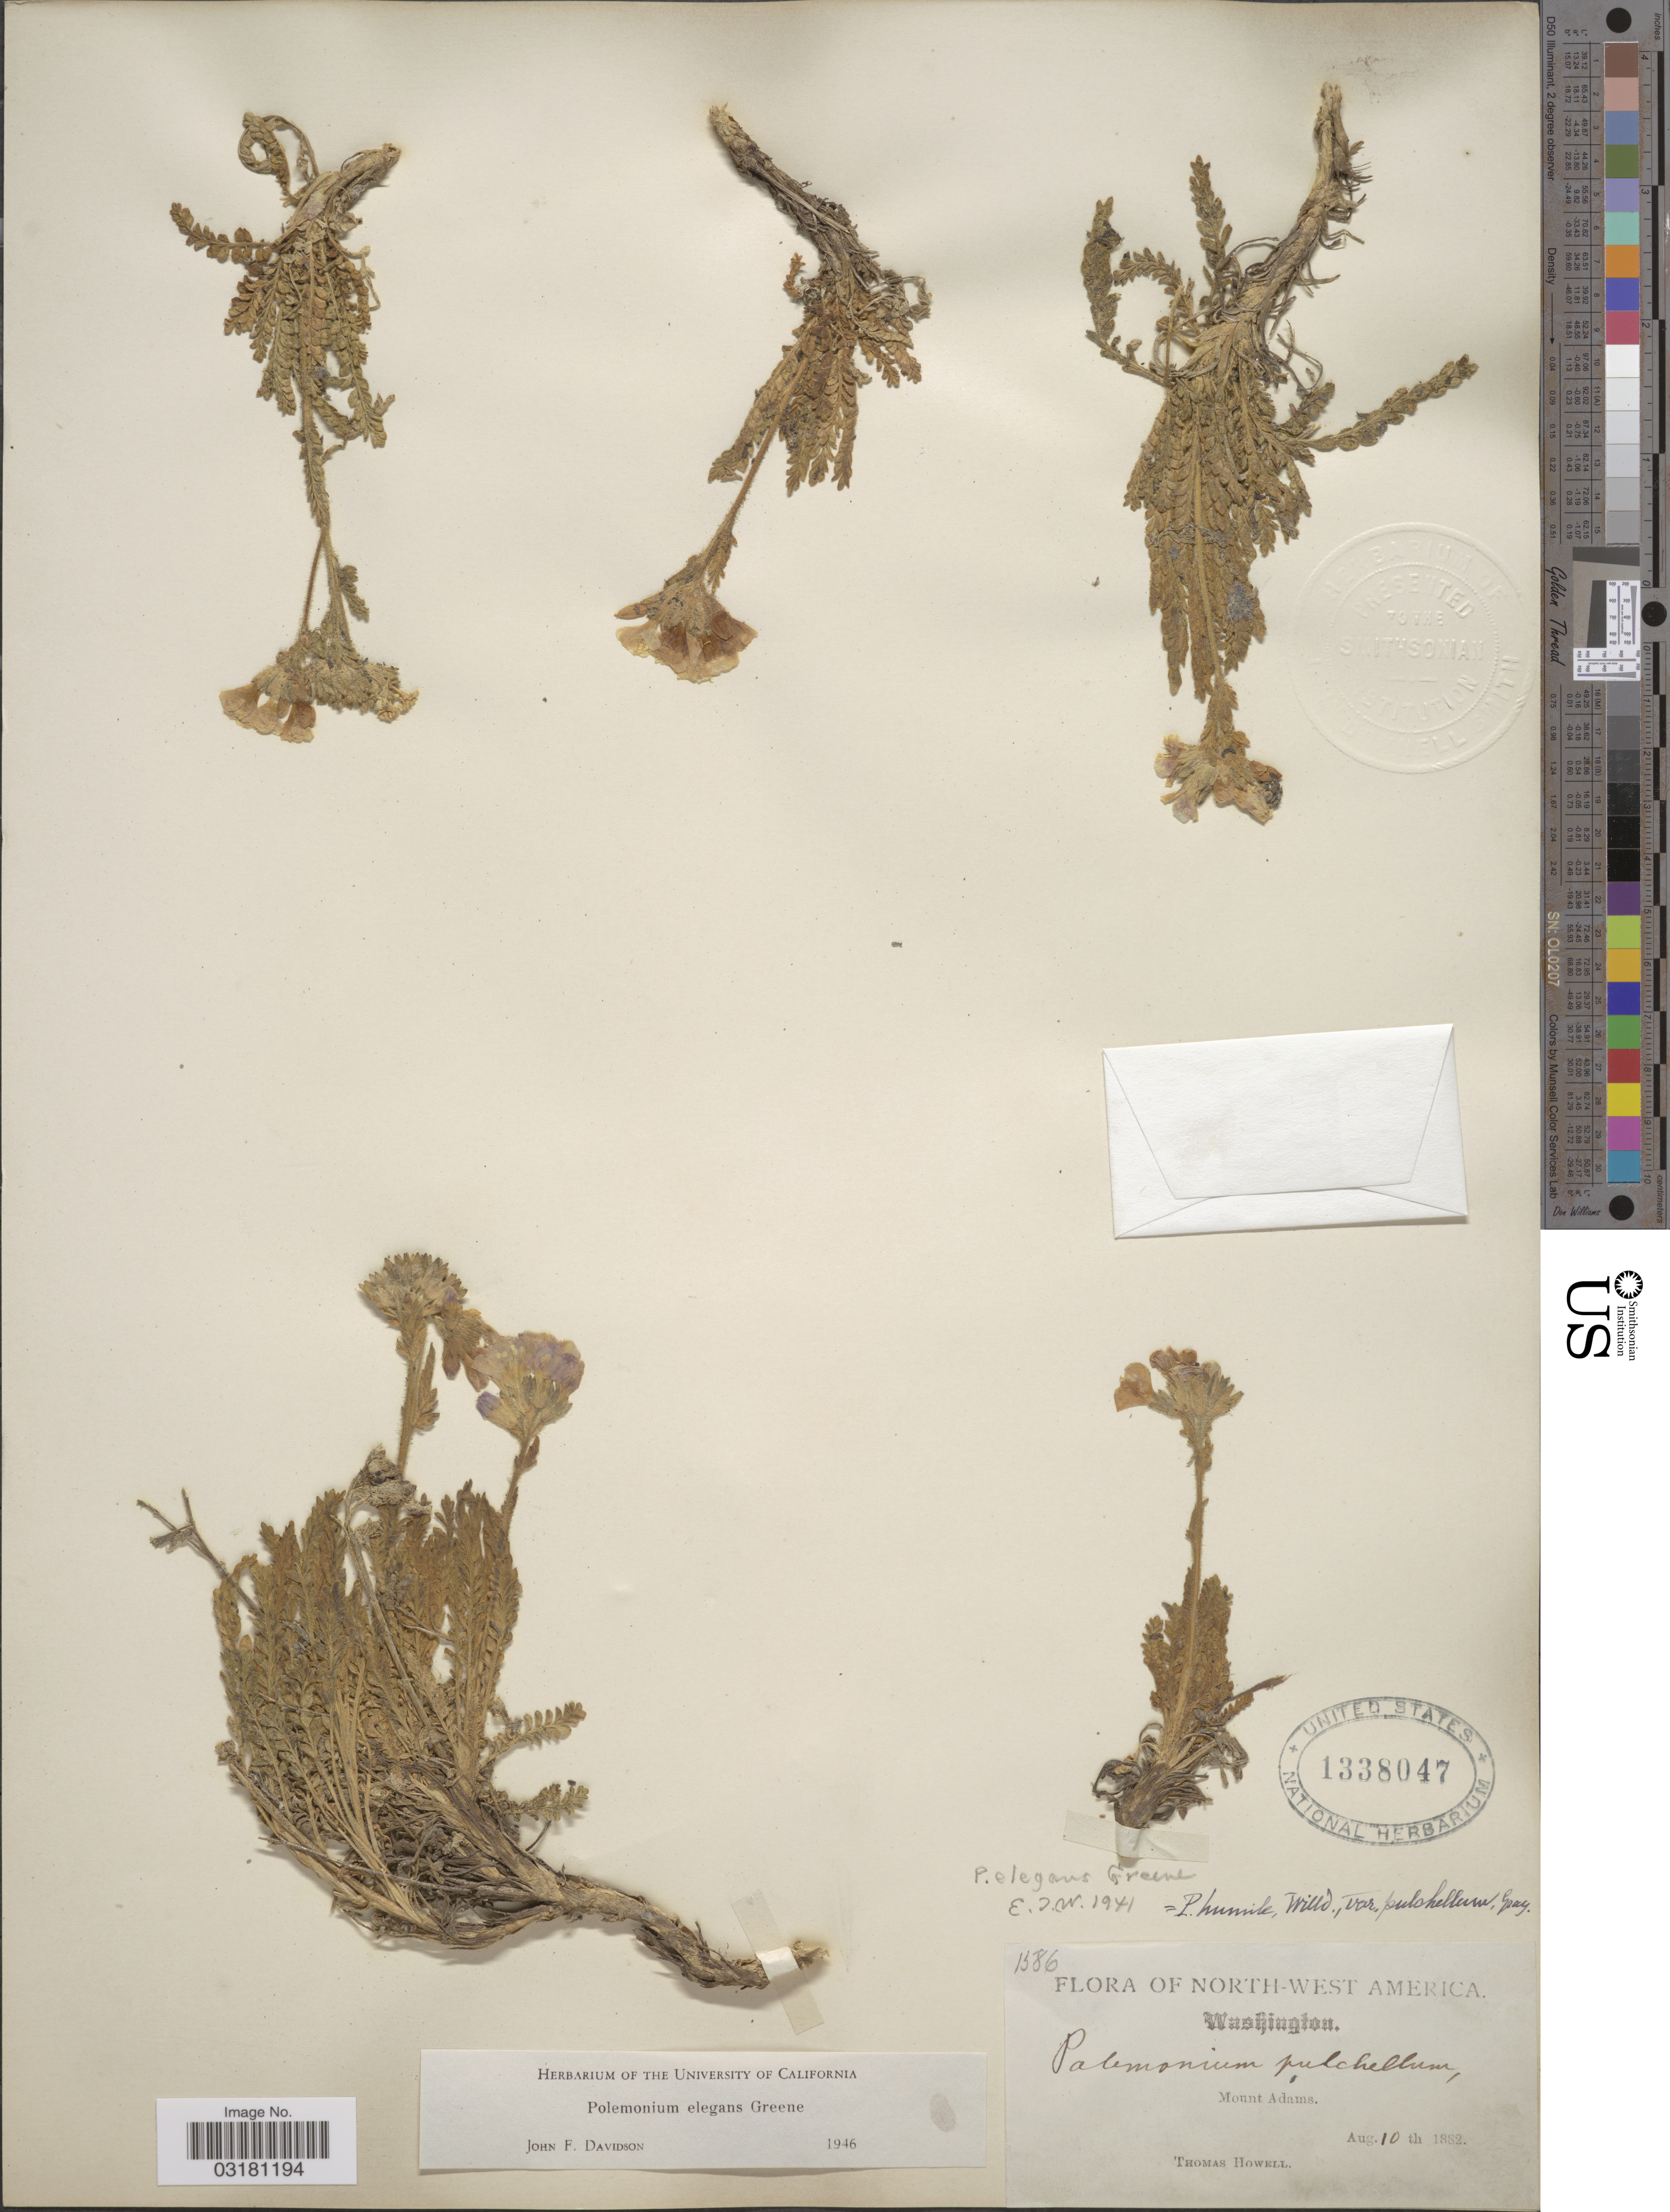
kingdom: Plantae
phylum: Tracheophyta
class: Magnoliopsida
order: Ericales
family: Polemoniaceae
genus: Polemonium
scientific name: Polemonium elegans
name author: S.W. Greene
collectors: T. Howell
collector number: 1586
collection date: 1882-08-10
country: United States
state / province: Washington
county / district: Yakima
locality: North-West America. Mount Adams.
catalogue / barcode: US 1338047